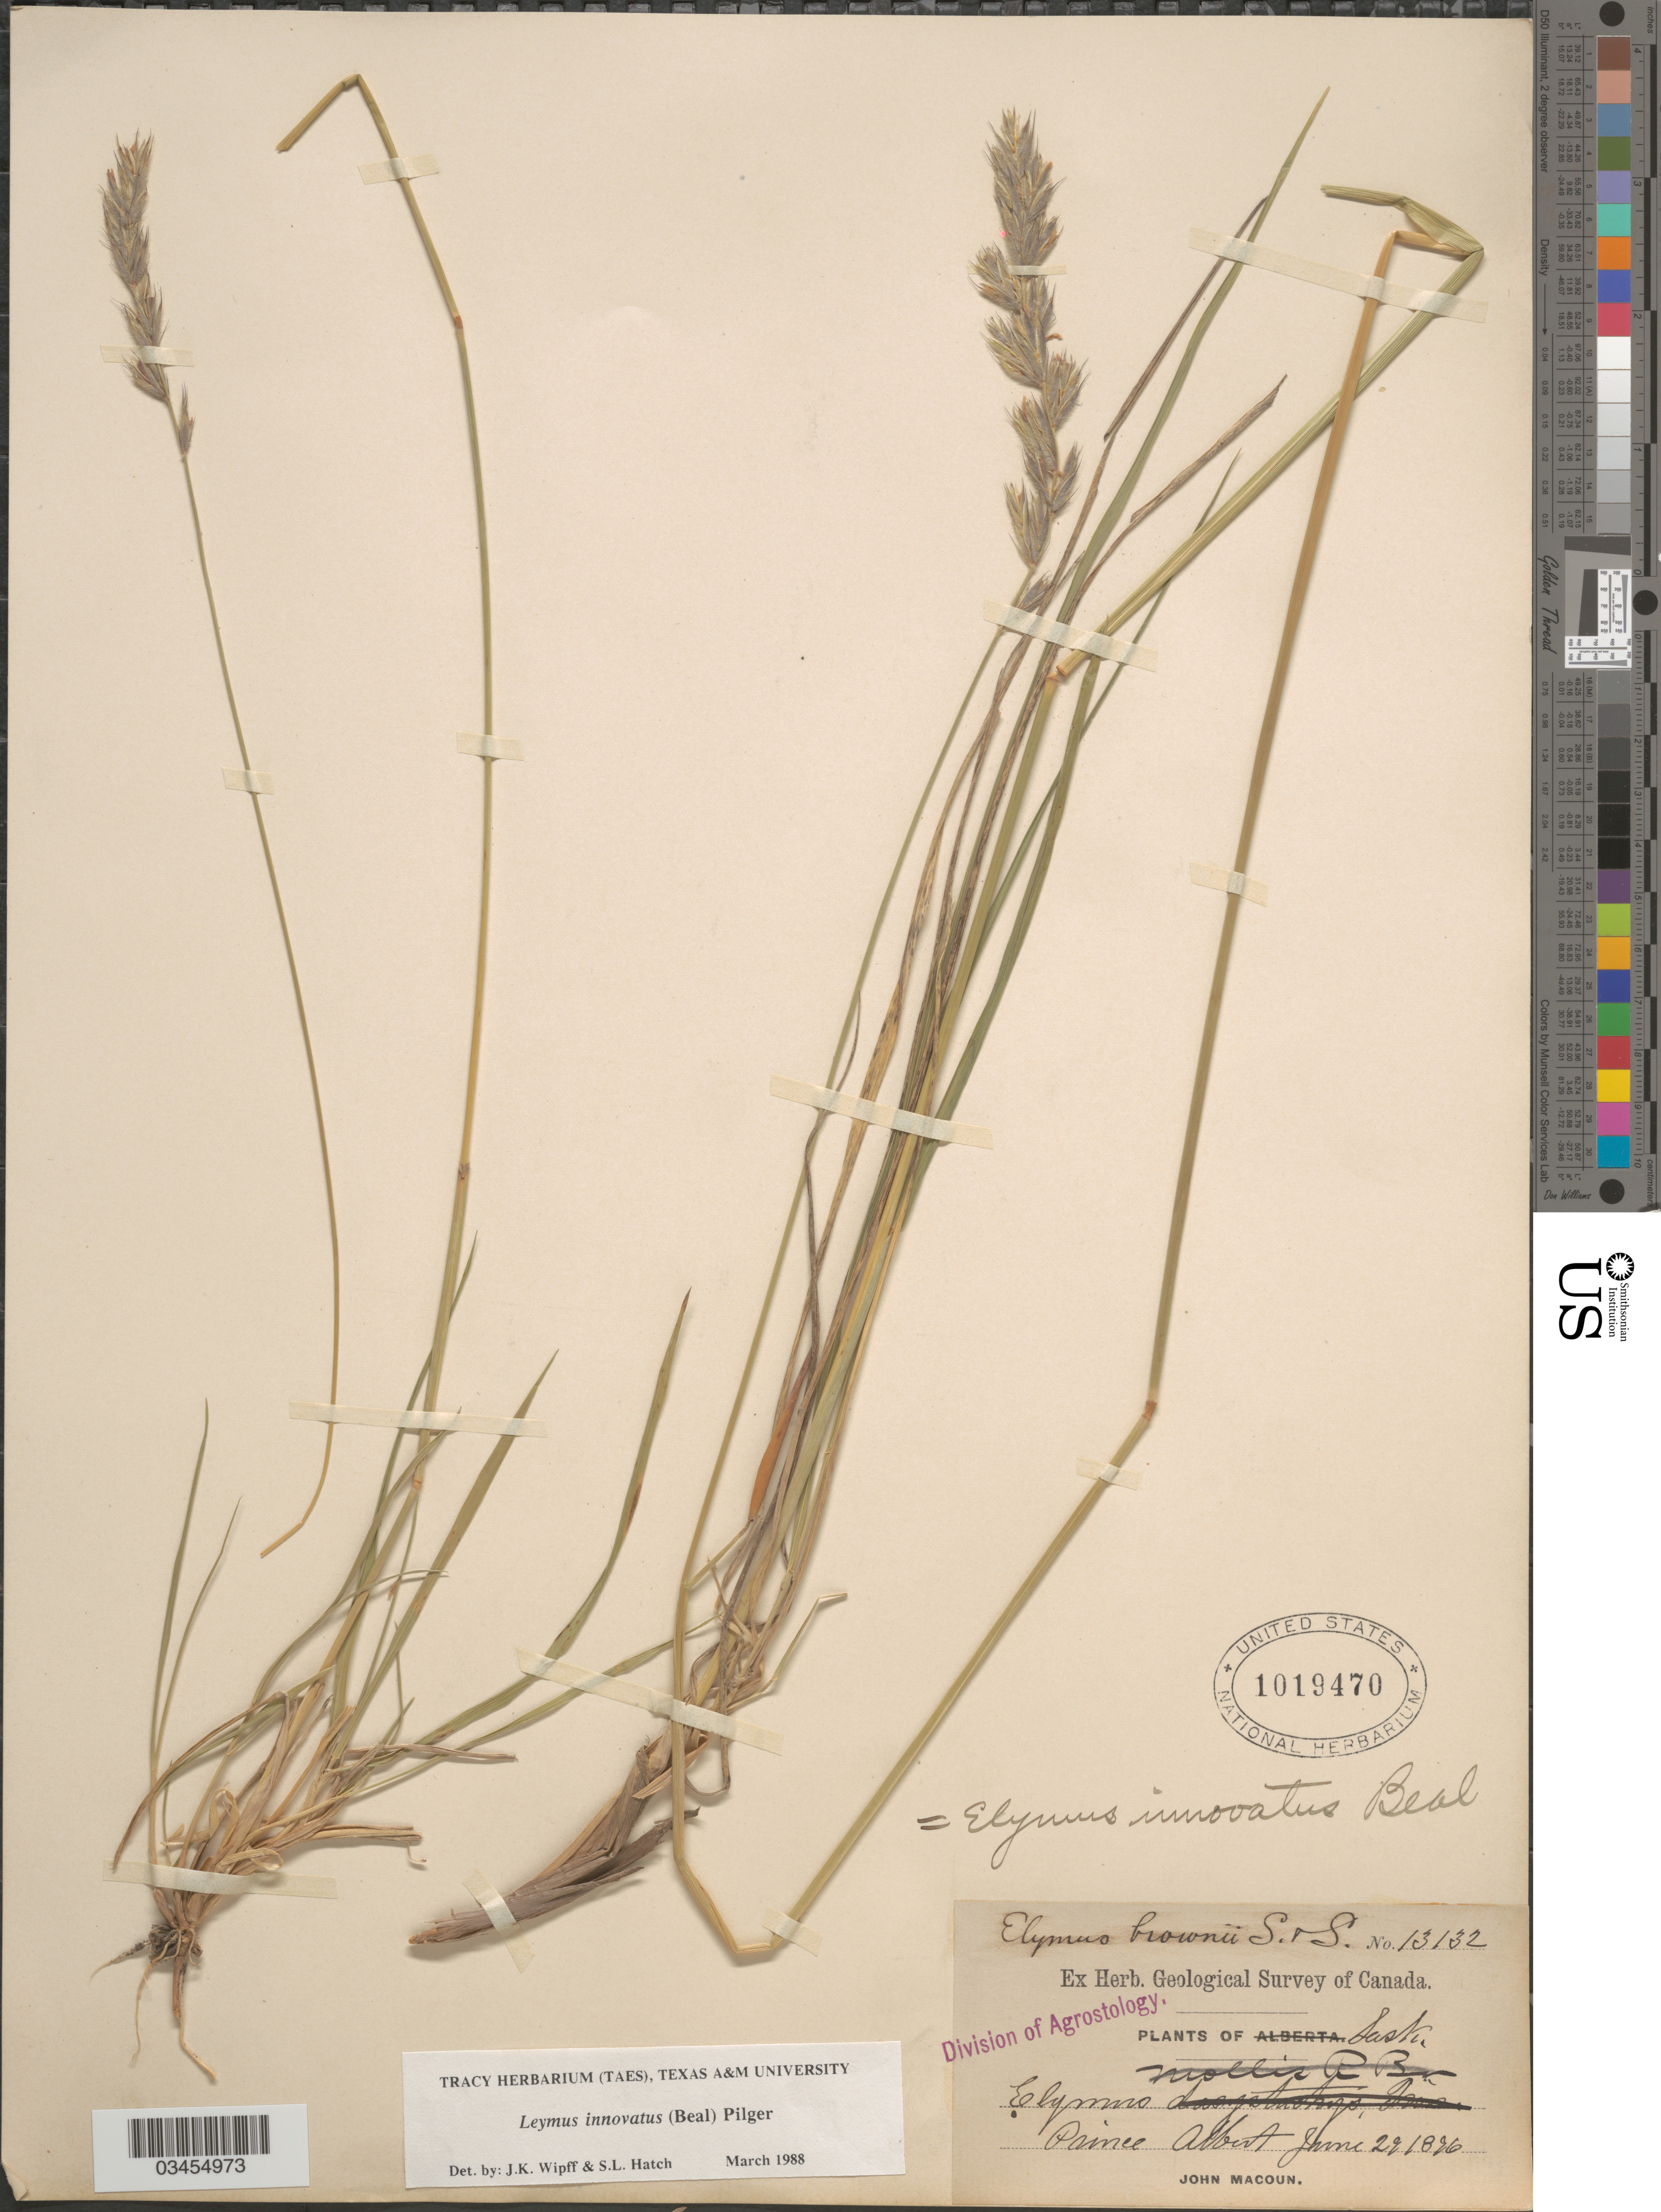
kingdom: Plantae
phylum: Tracheophyta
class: Liliopsida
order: Poales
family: Poaceae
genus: Leymus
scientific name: Leymus innovatus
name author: (W.J. Beal) Pilg.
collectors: J. Macoun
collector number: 13132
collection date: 1876-06-29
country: Canada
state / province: Saskatchewan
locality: Geological Survey of Canada. Prince Albert.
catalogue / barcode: US 1019470